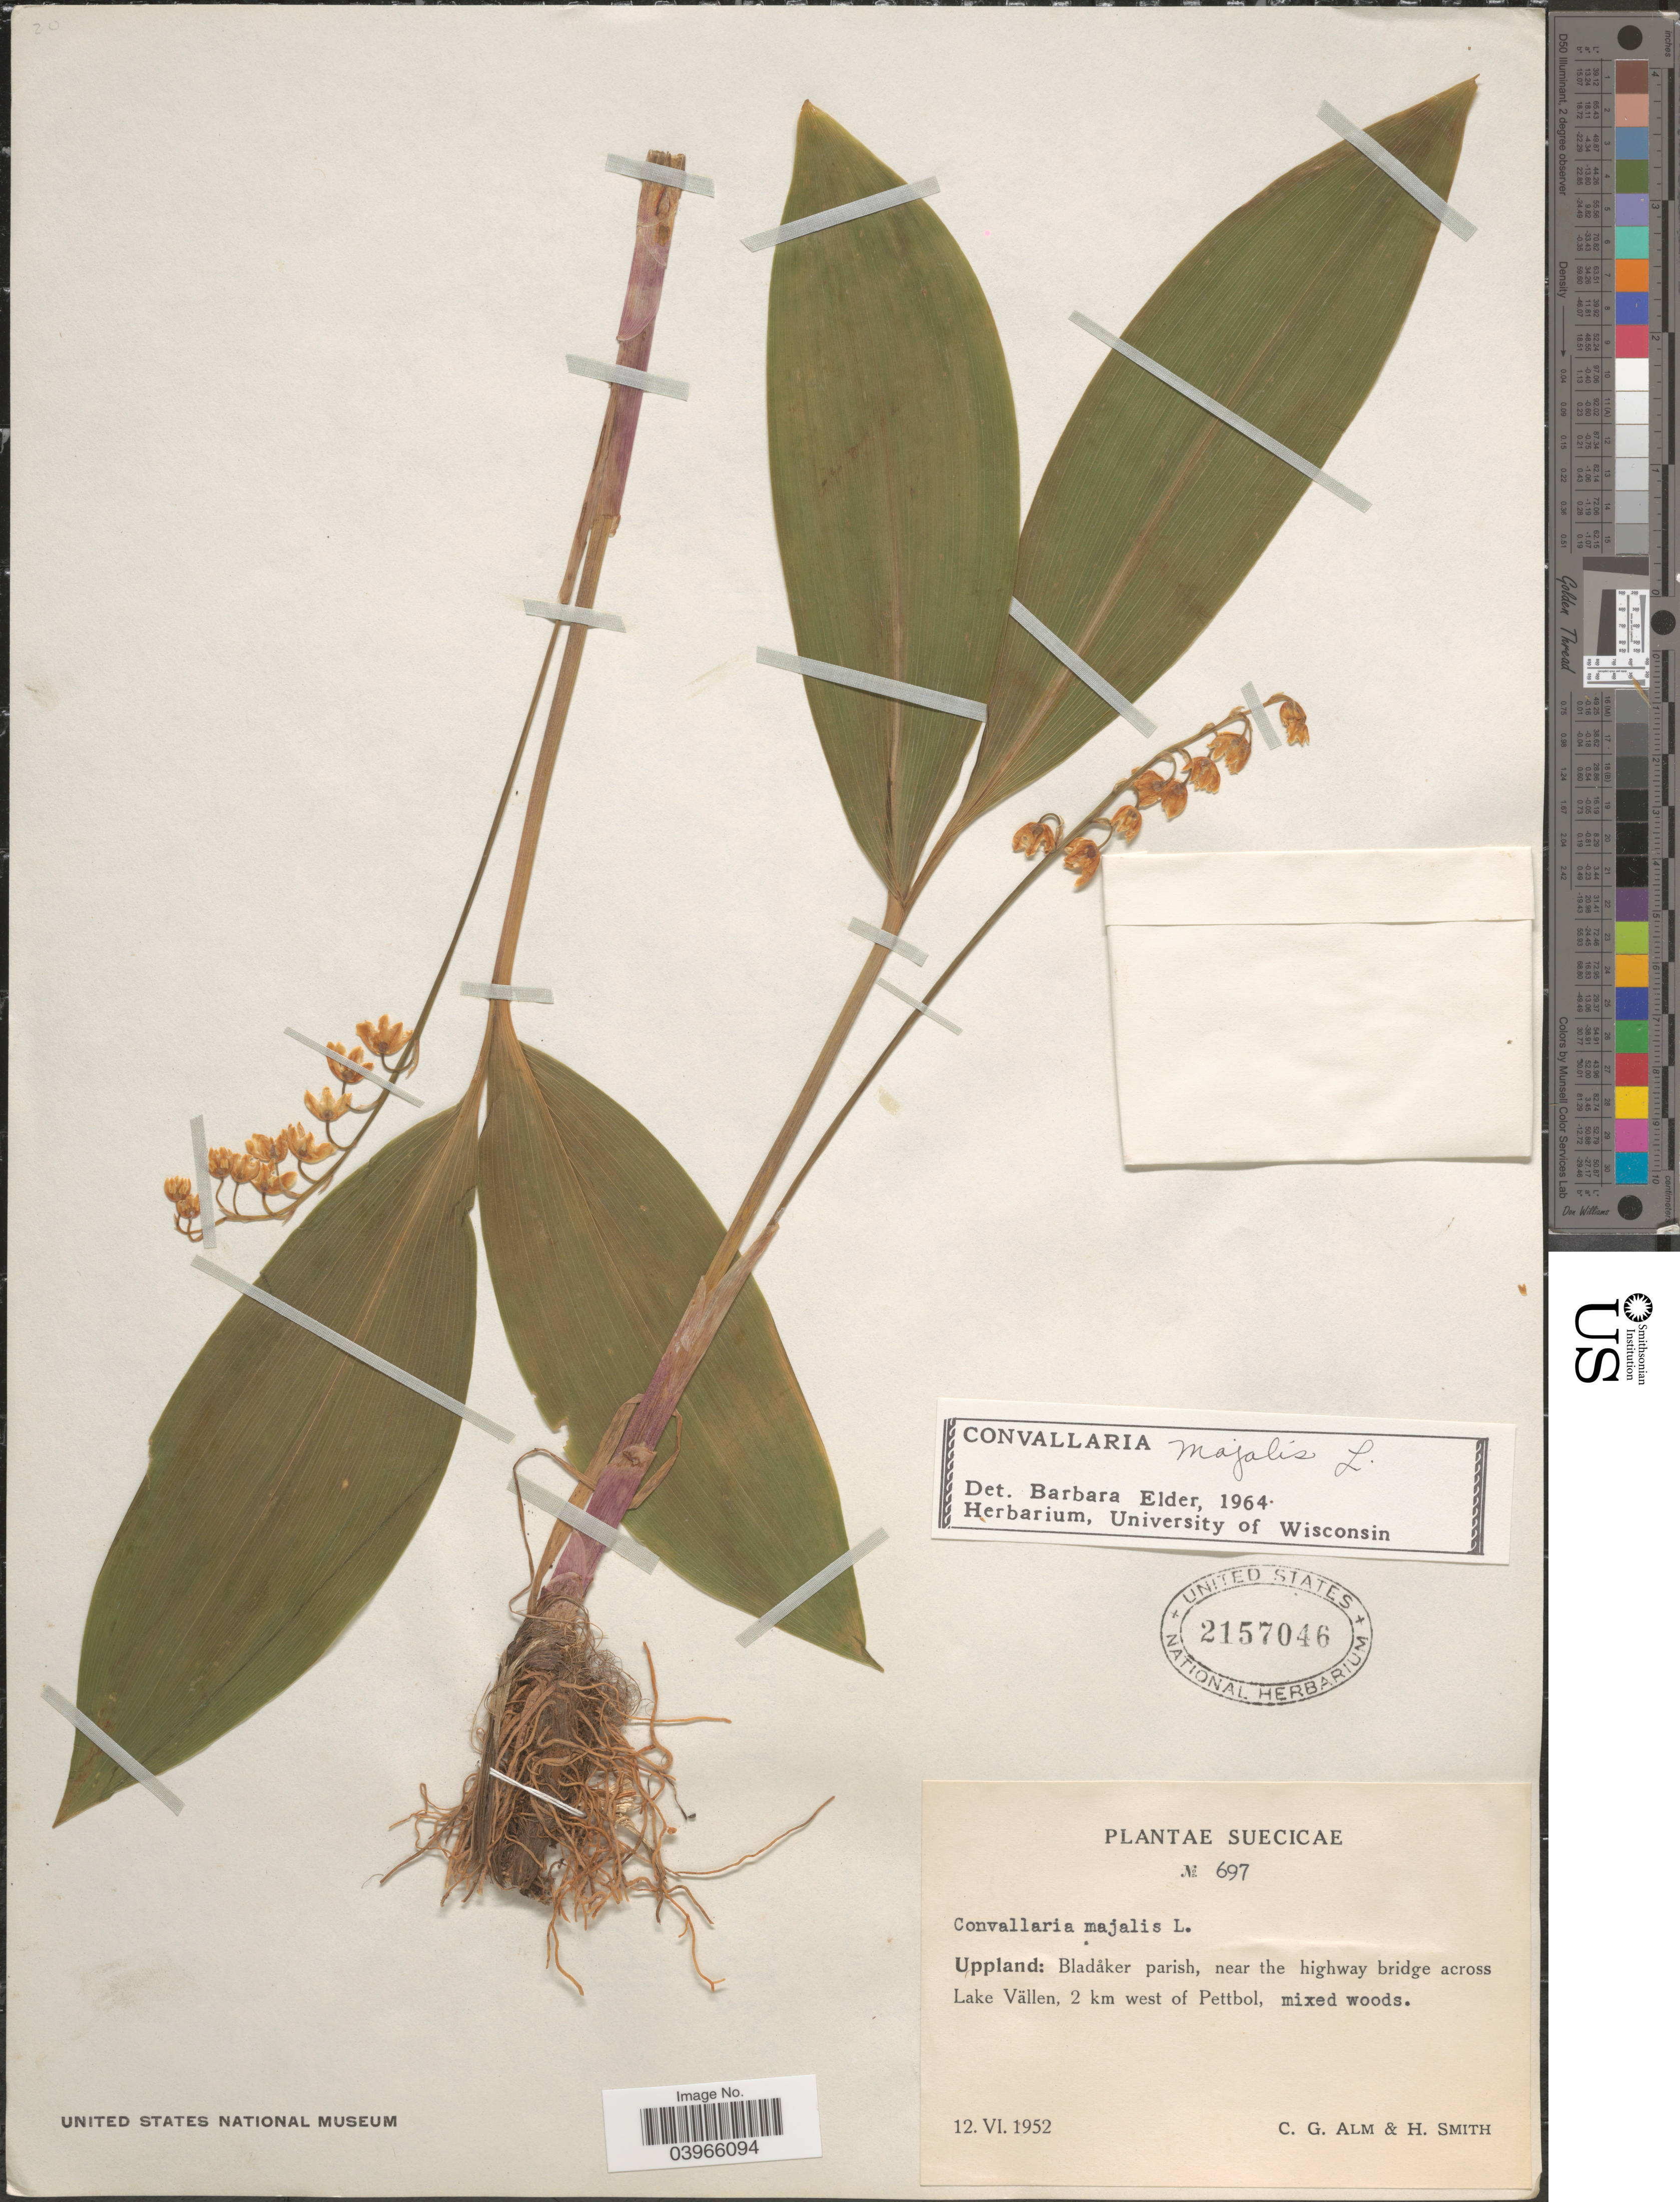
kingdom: Plantae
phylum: Tracheophyta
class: Liliopsida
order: Asparagales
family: Asparagaceae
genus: Convallaria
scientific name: Convallaria majalis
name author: L.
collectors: C. Alm & H. Smith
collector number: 697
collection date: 1952-06-12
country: Sweden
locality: Suecicae. Uppland: Bladåker parish, near the highway bridge across Lake Vällen, 2 km west of Pettbol.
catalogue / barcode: US 2157046